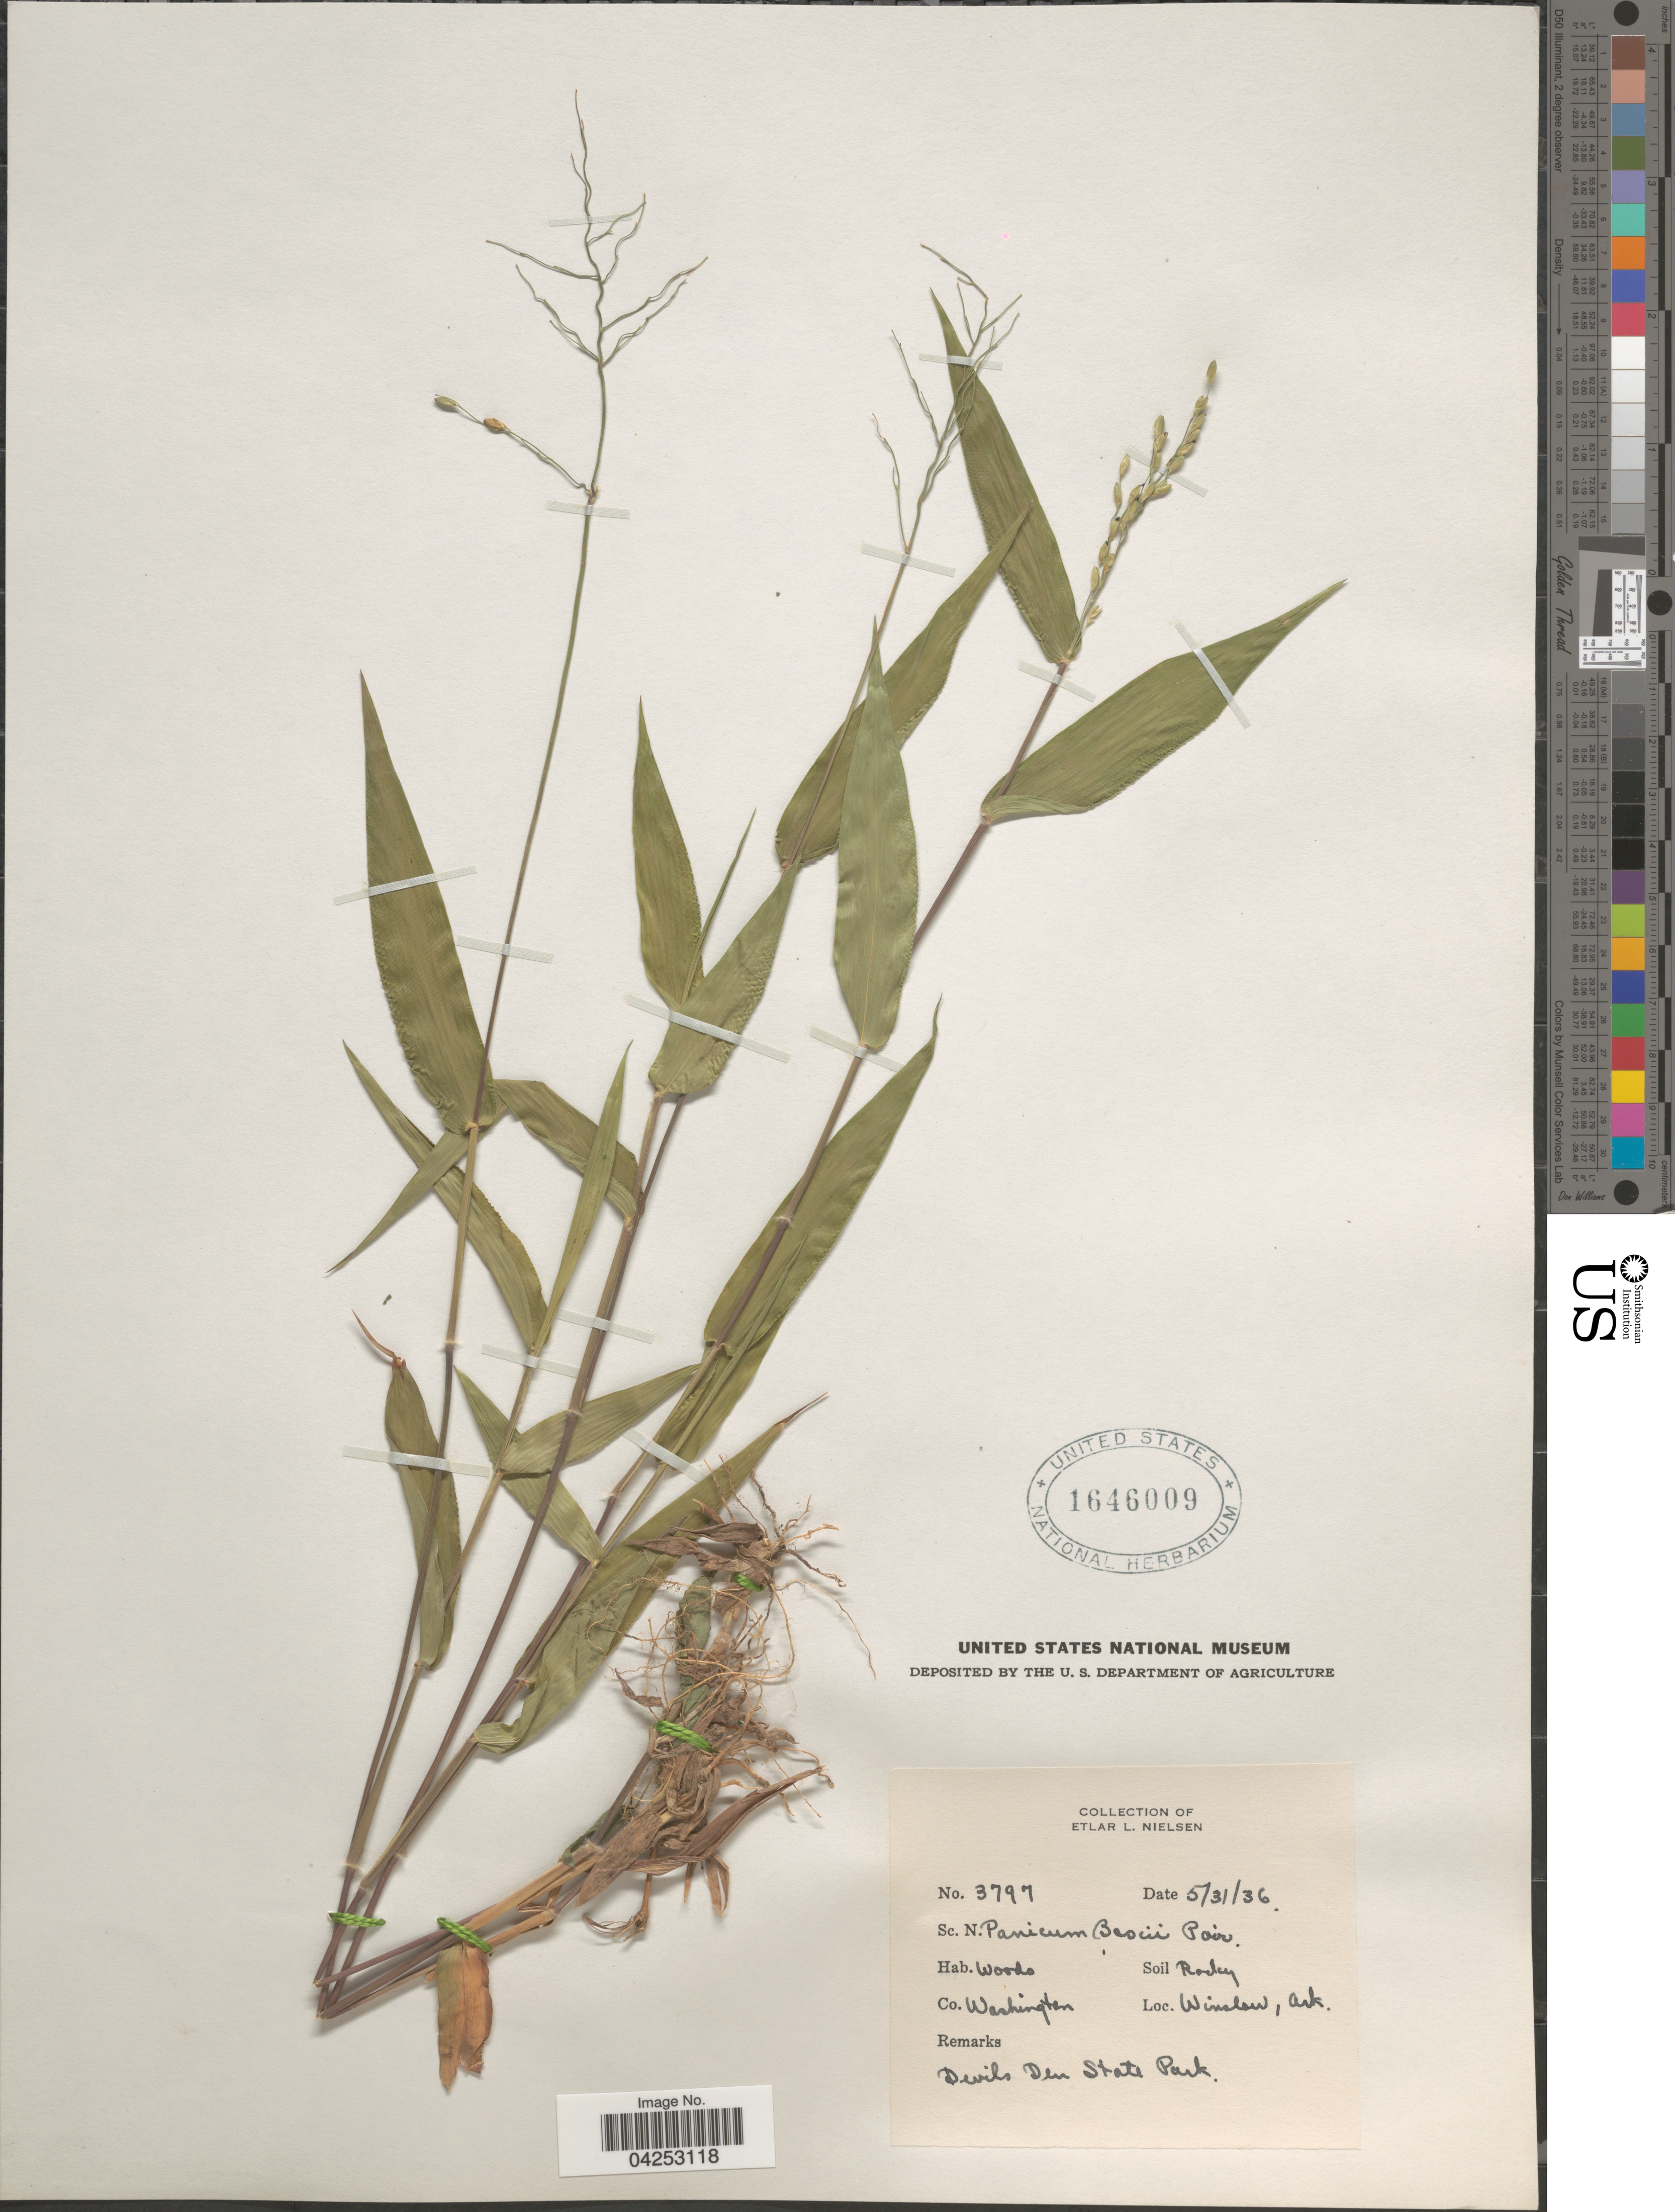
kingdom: Plantae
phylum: Tracheophyta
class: Liliopsida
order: Poales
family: Poaceae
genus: Dichanthelium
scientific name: Dichanthelium boscii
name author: (Poir.) Gould & C.A. Clark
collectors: E. L. Nielsen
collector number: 3797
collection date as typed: Transcribed d/m/y: 31/5/36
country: United States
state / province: Arkansas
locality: Co. Washington. Winslow. Devils Den State Park.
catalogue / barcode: US 1646009